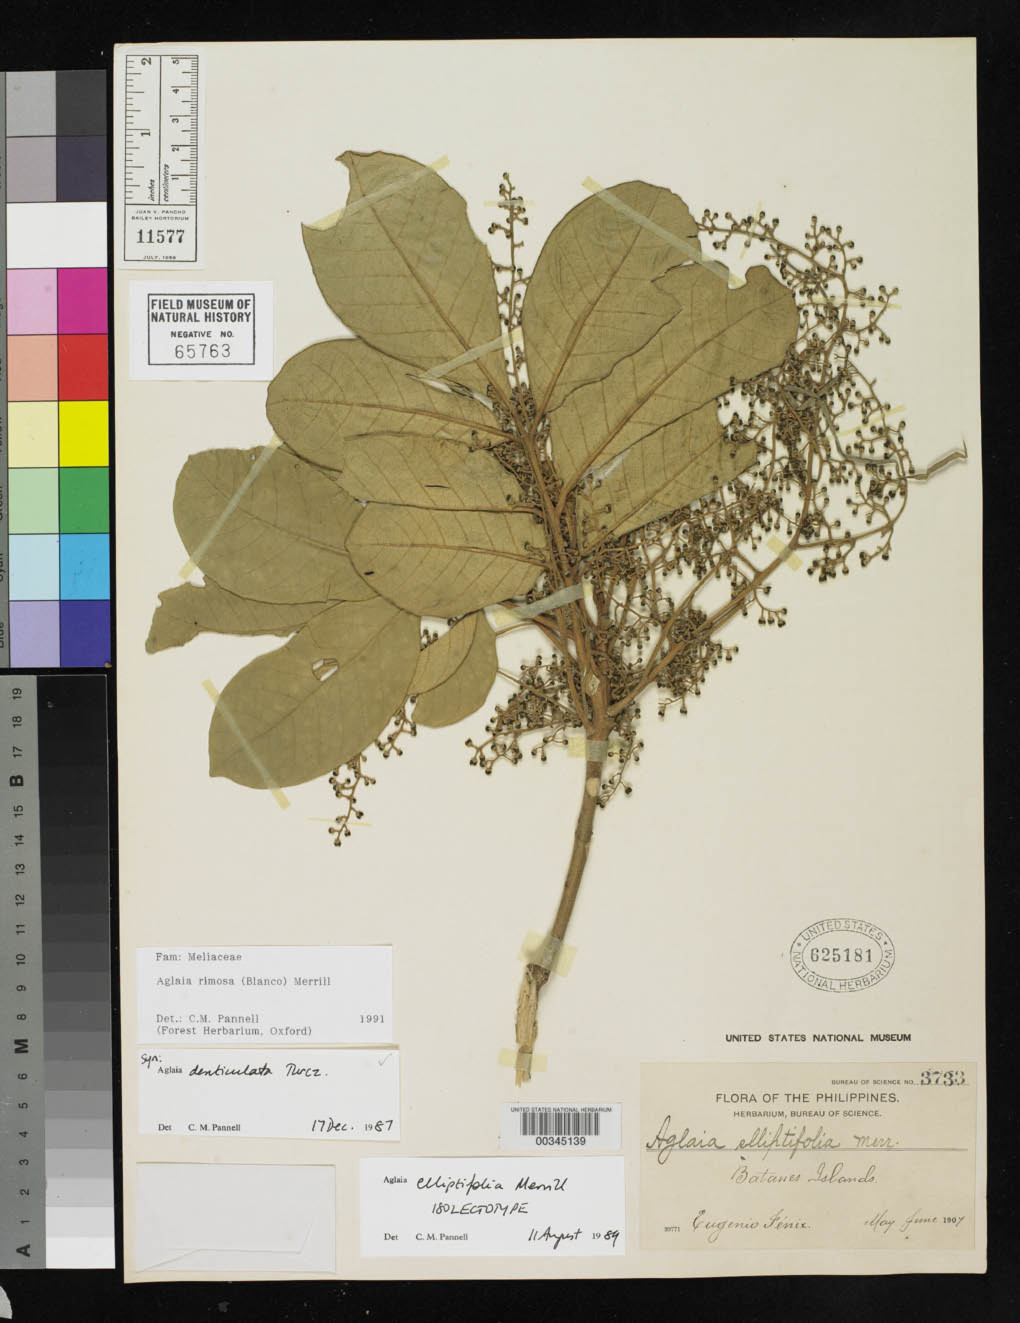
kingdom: Plantae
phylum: Tracheophyta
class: Magnoliopsida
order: Sapindales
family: Meliaceae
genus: Aglaia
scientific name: Aglaia elliptifolia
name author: Merr.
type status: Isolectotype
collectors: E. Fénix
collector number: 3733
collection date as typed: May 1907 to -- Jun 1907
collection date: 1907-05/1907-06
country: Philippines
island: Batan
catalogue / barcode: US 625181